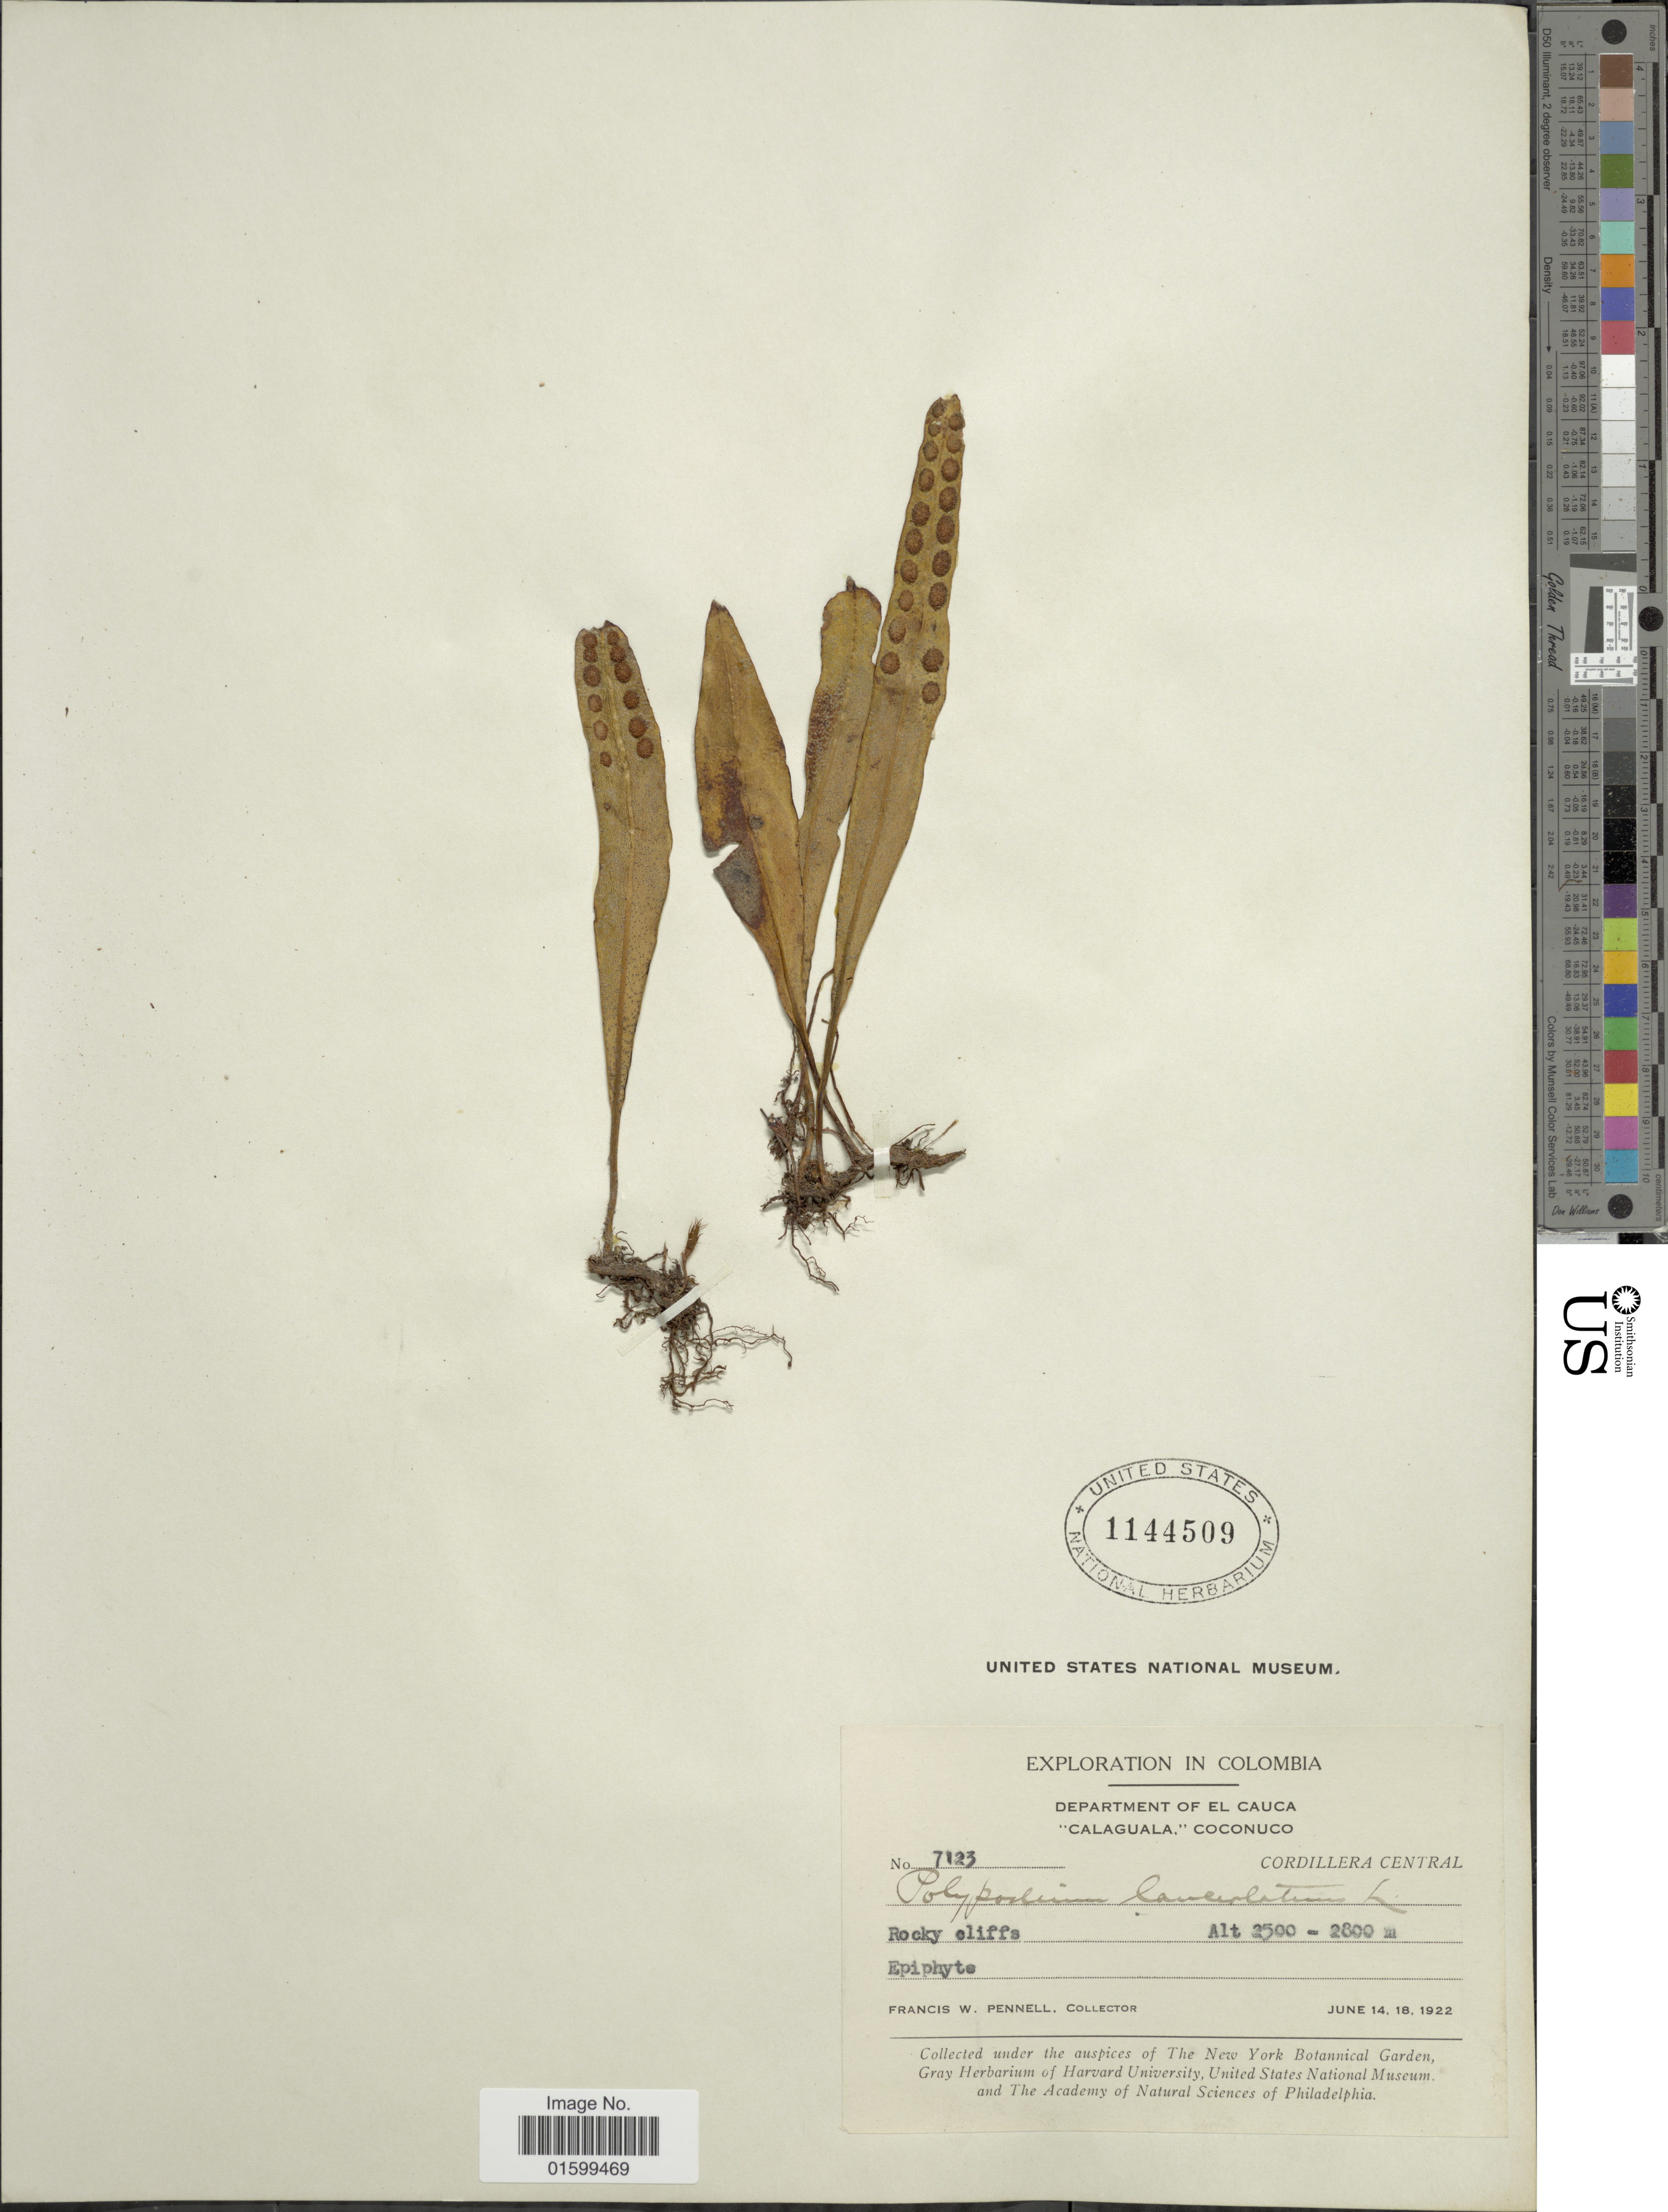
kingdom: Plantae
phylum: Tracheophyta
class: Polypodiopsida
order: Polypodiales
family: Polypodiaceae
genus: Pleopeltis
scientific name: Pleopeltis macrocarpa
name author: (Bory ex Willd.) Kaulf.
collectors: F. W. Pennell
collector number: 7123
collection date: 1922-06-14/1922-06-18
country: Colombia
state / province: Cauca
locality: Department of El Cauca, Calaguala, Coconuco, Cordillera Central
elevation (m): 2500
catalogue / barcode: US 1144509